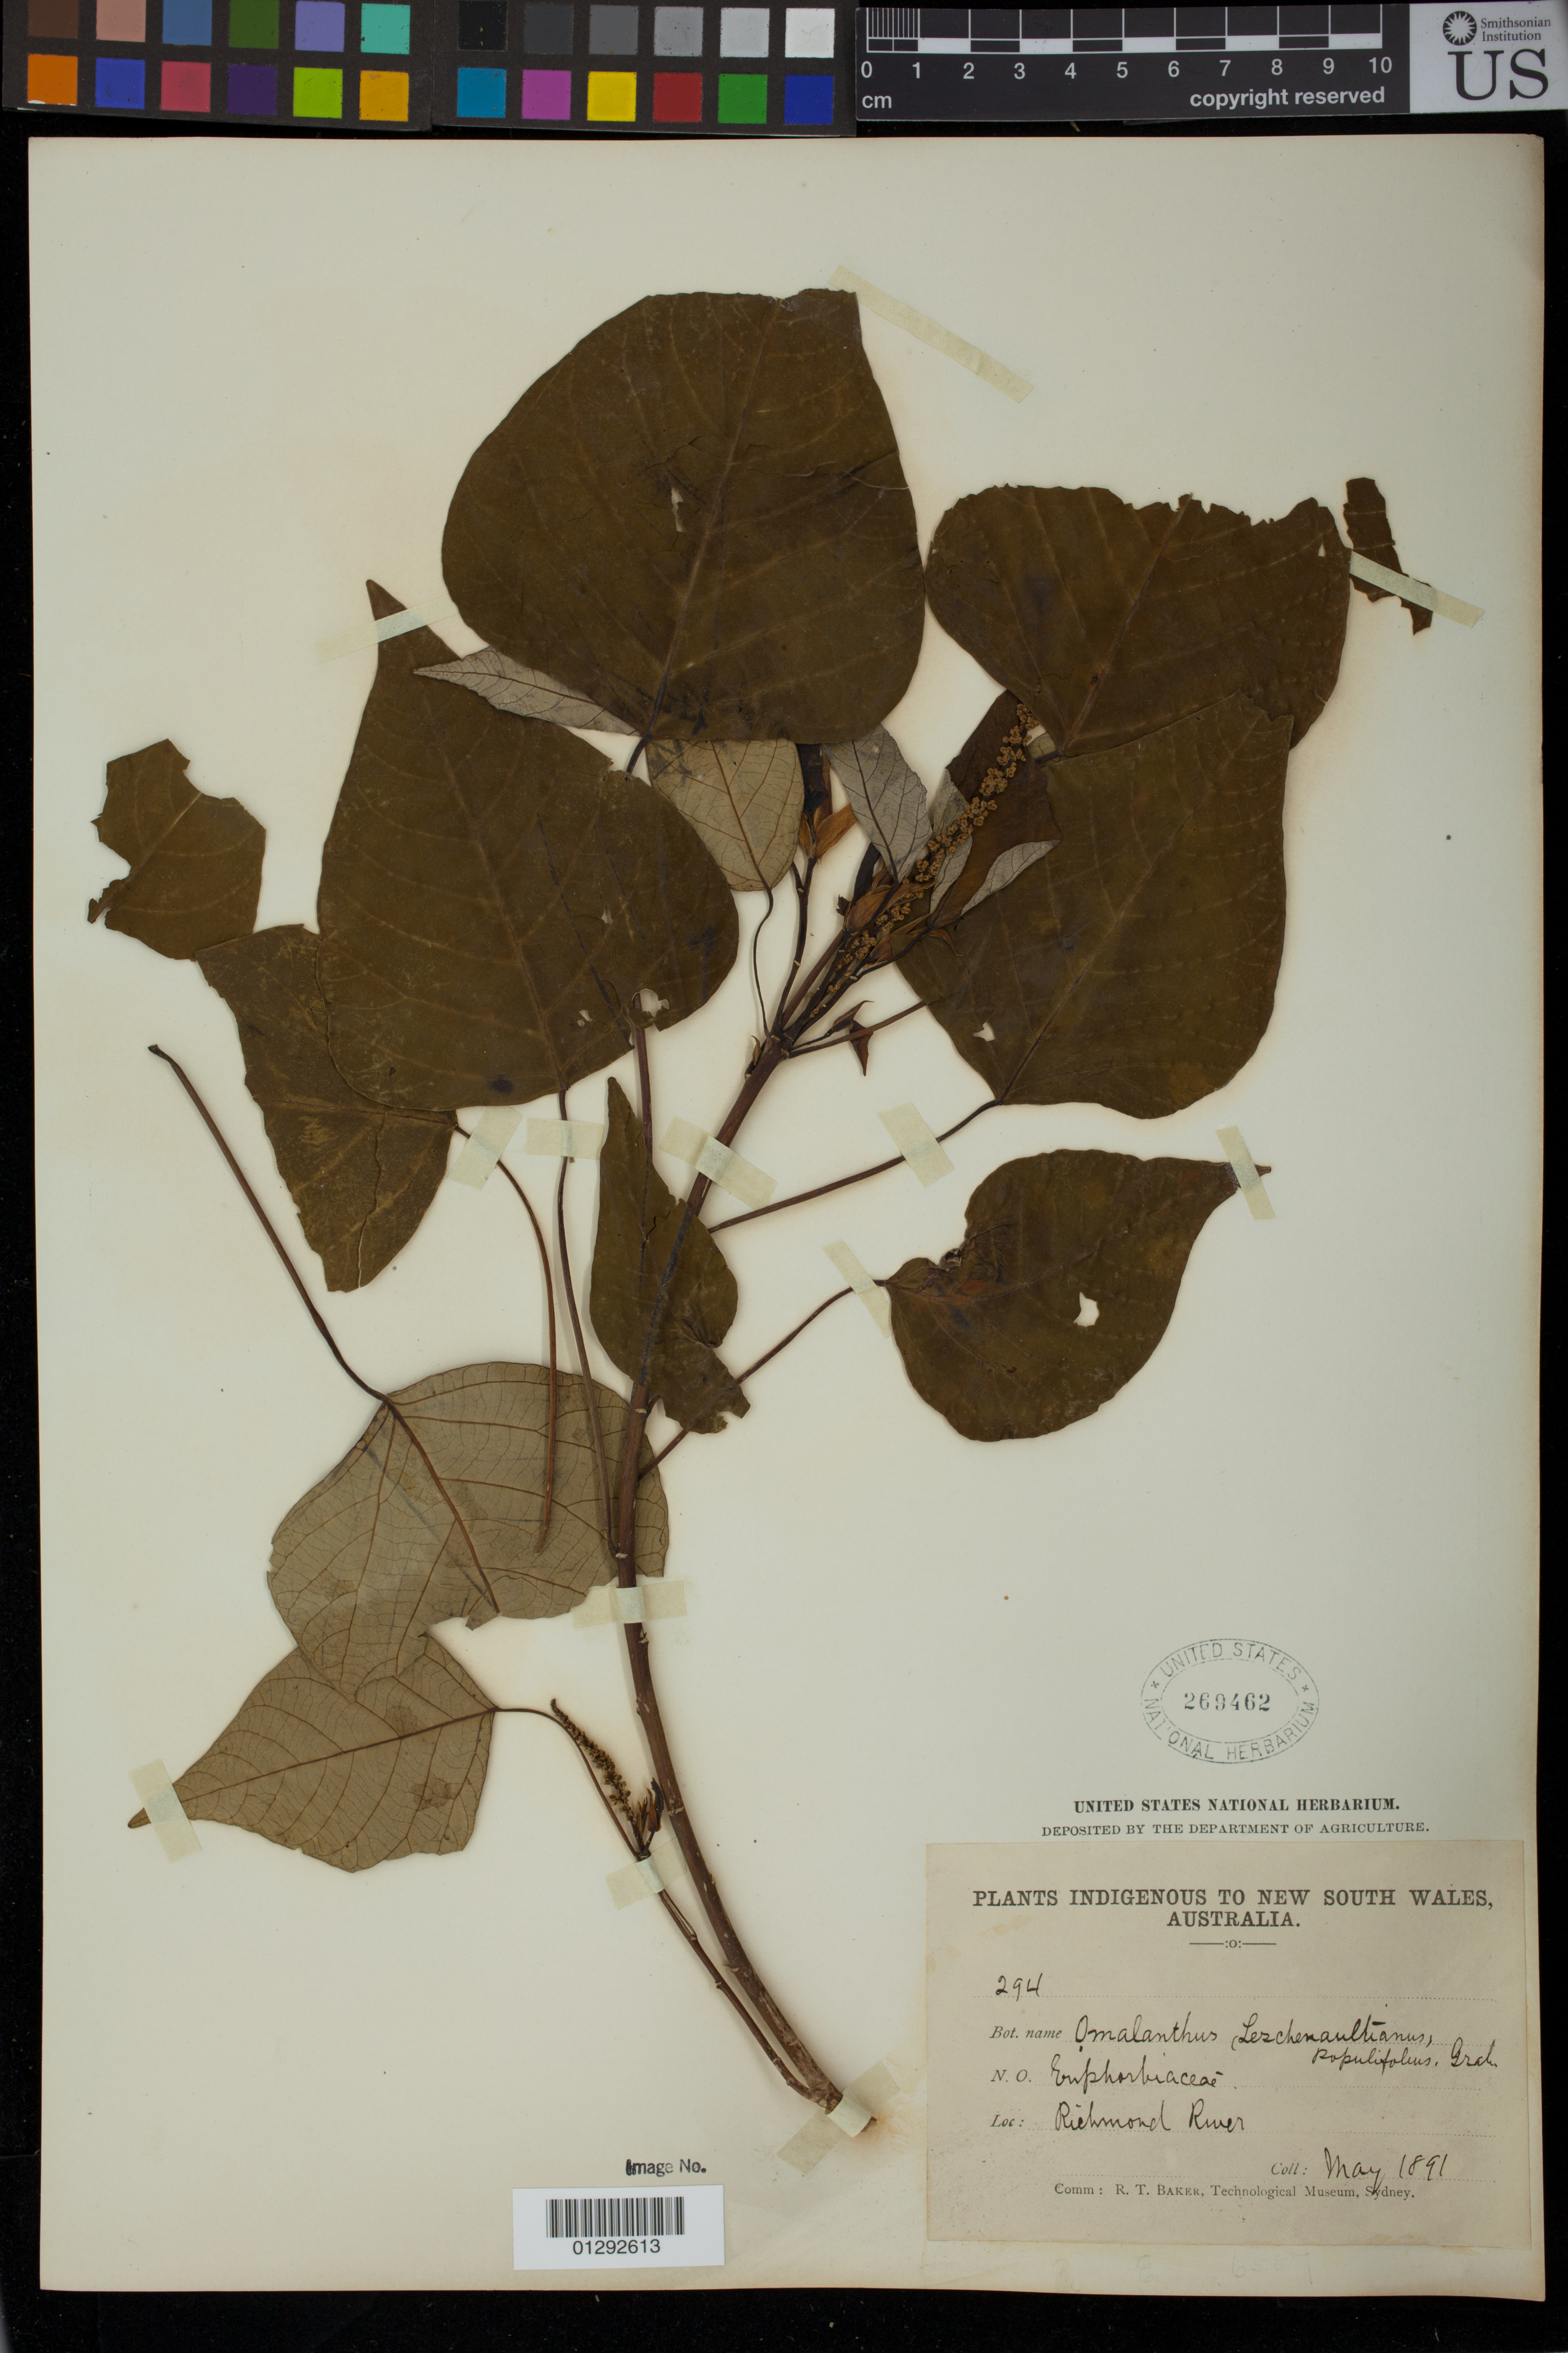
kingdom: Plantae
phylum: Tracheophyta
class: Magnoliopsida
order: Malpighiales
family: Euphorbiaceae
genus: Homalanthus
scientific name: Homalanthus populifolius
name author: Graham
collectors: R. T. Baker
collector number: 294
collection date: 1891-05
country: Australia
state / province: New South Wales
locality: Richmond River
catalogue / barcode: US 269462